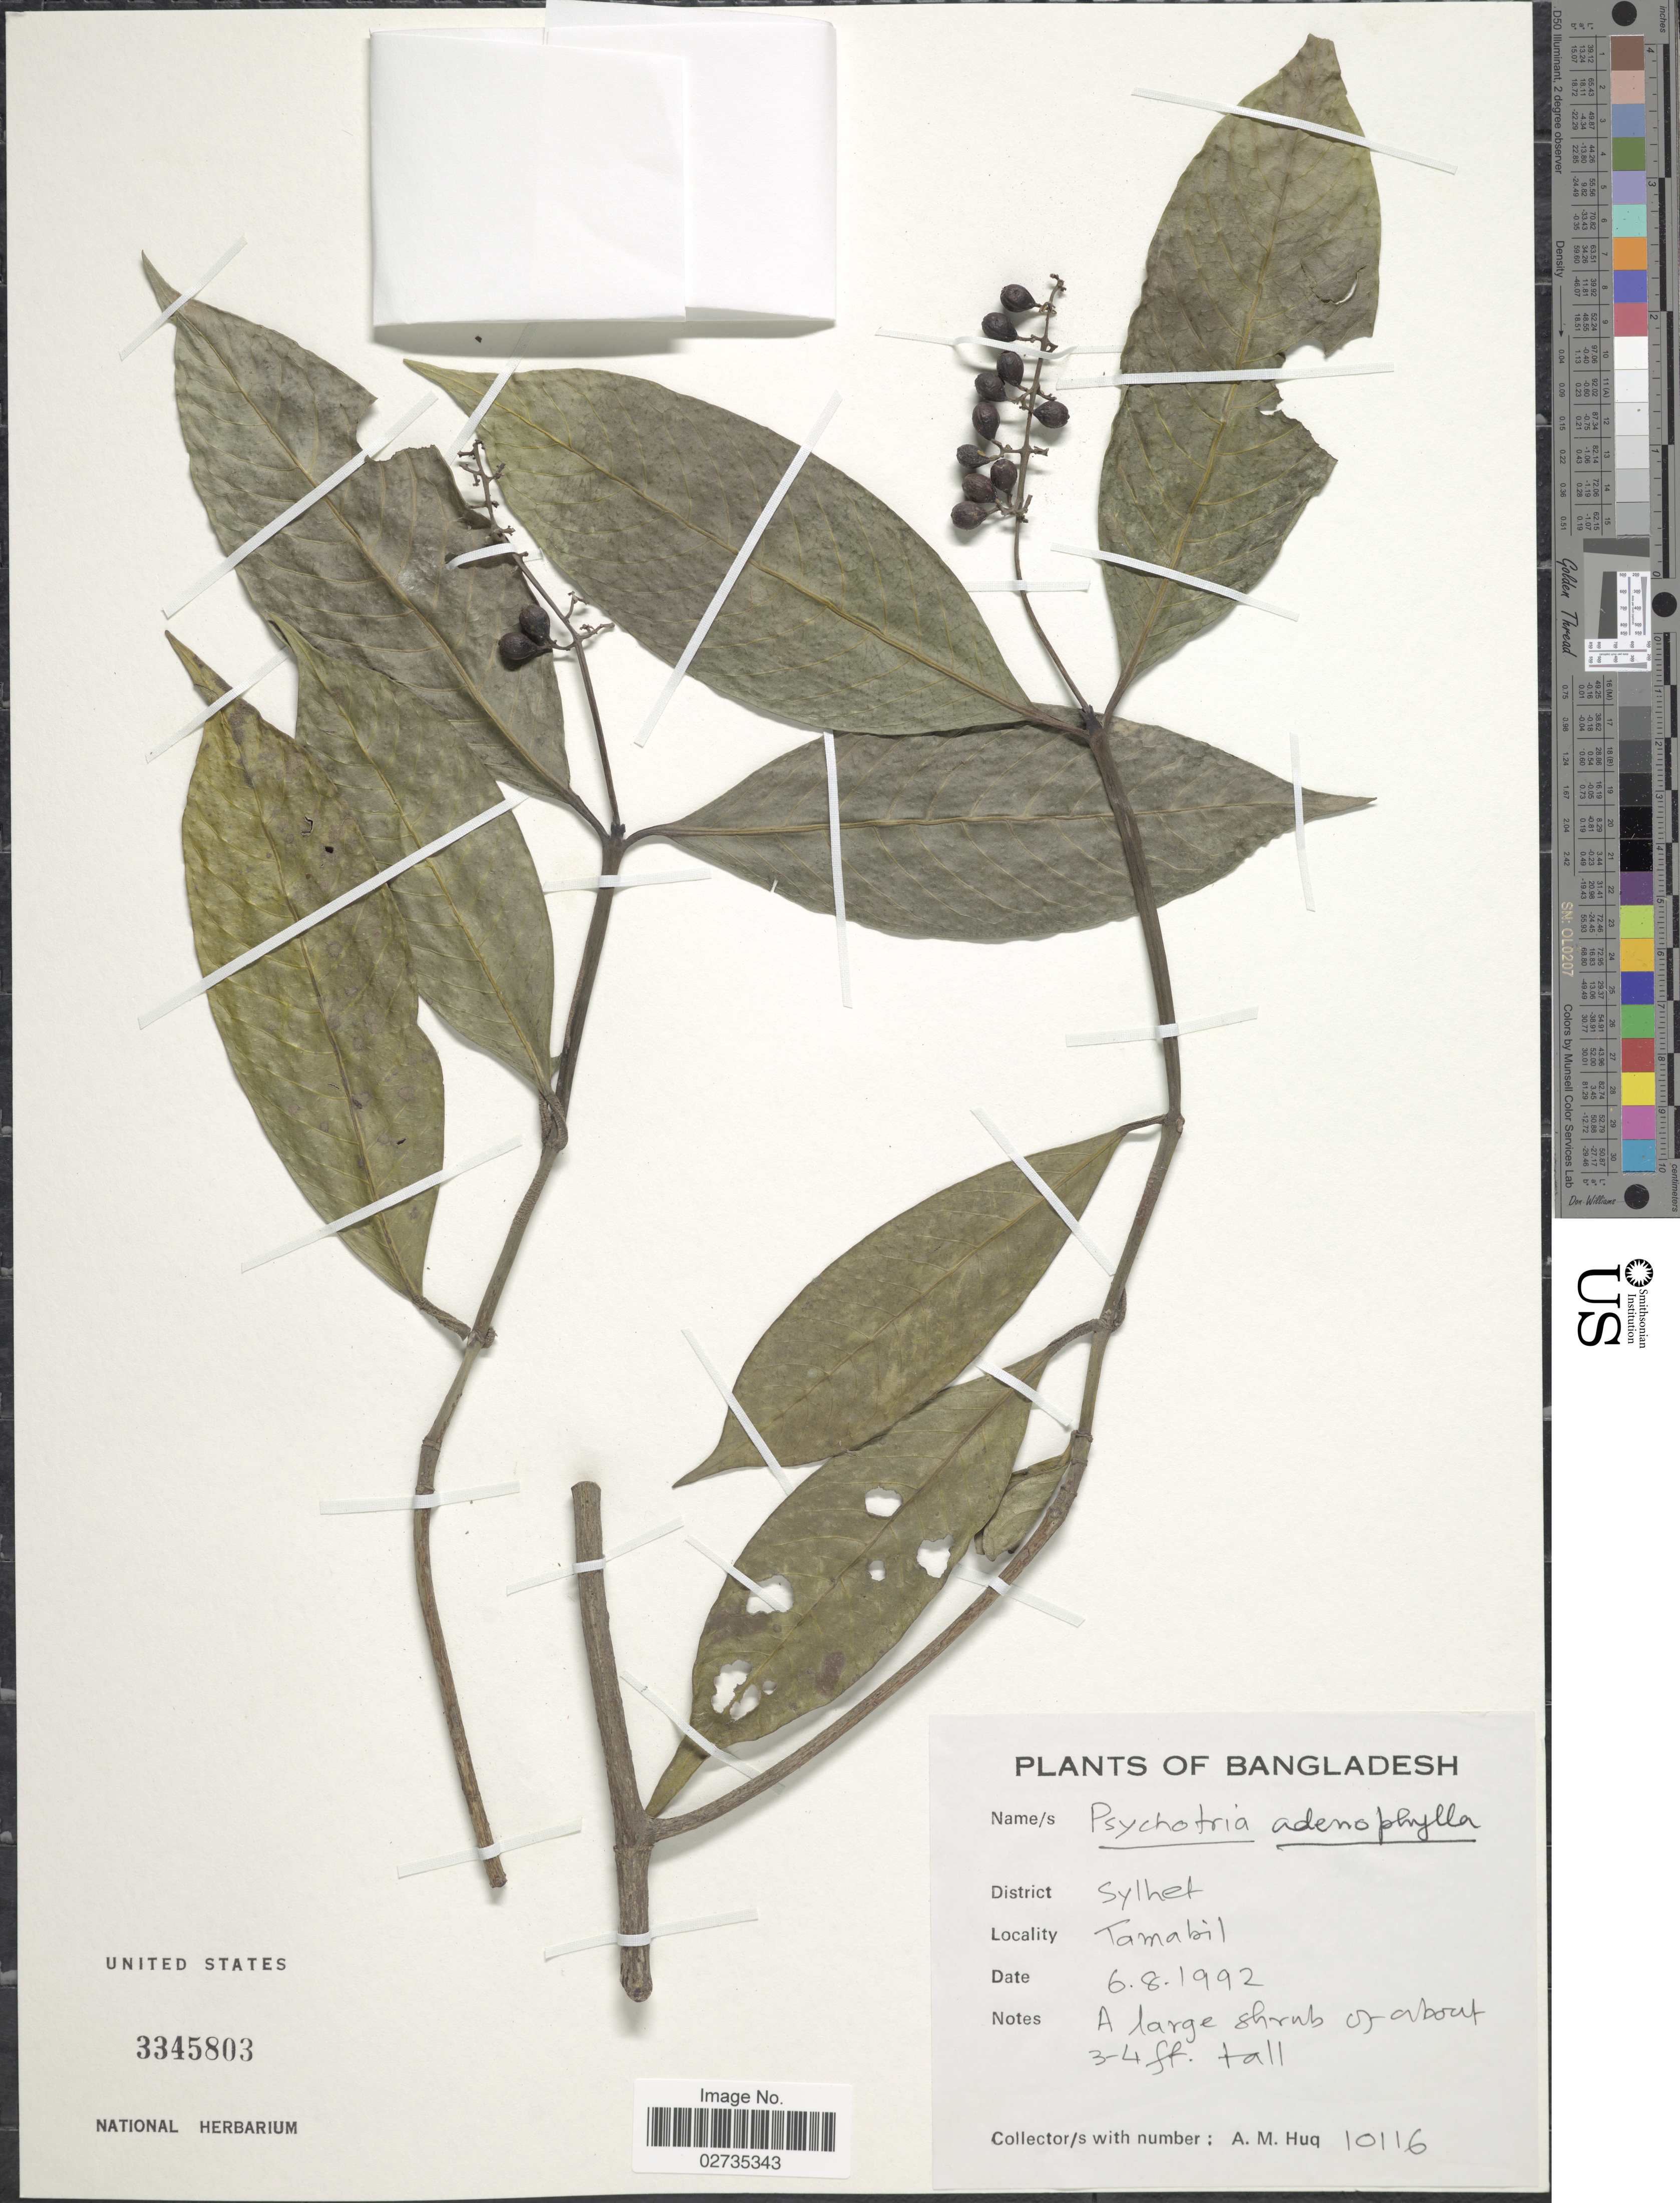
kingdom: Plantae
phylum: Tracheophyta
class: Magnoliopsida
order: Gentianales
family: Rubiaceae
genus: Psychotria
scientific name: Psychotria adenophylla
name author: Steyerm.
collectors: A. M. Huq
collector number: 10116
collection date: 1992-08-06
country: Bangladesh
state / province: Sylhet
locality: District Sylhet, Tamabil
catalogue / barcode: US 3345803